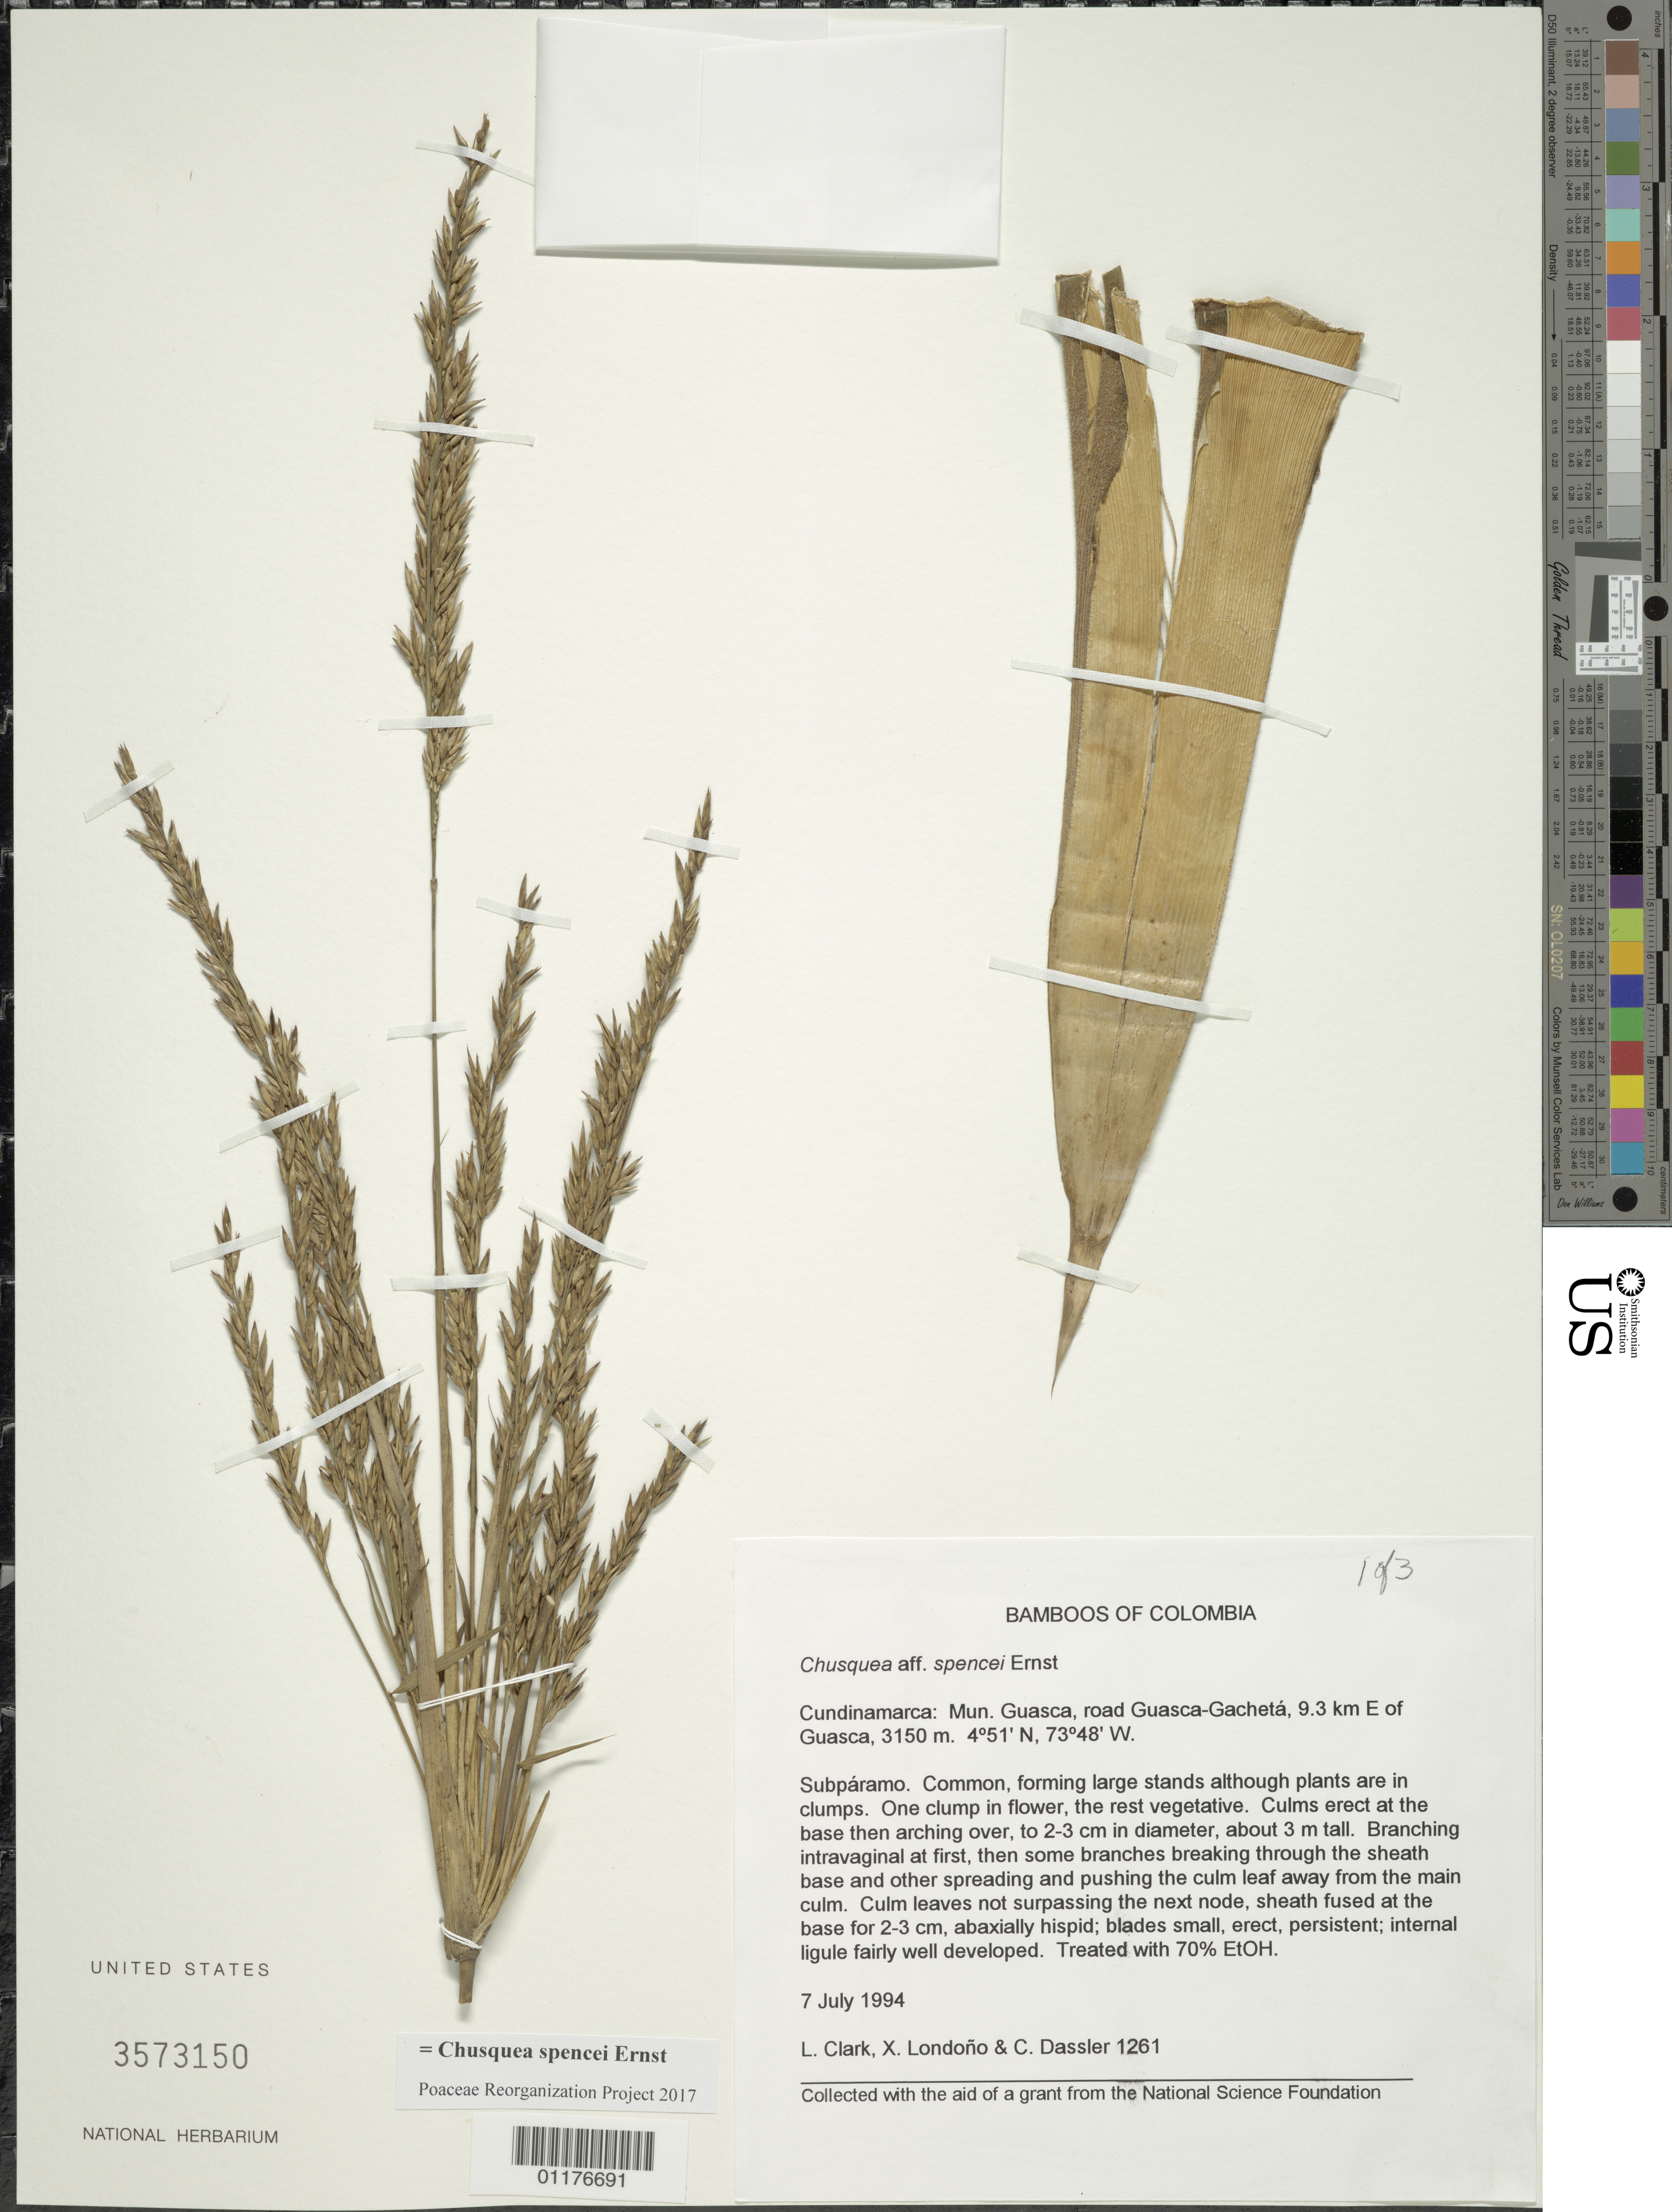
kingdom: Plantae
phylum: Tracheophyta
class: Liliopsida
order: Poales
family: Poaceae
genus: Chusquea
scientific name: Chusquea spencei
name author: Ernst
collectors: L. G. Clark, X. Londoño & C. Dassler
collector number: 1261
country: Colombia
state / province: Cundinamarca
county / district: Guasca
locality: E of Guasca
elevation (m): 3150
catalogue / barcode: US 3573150